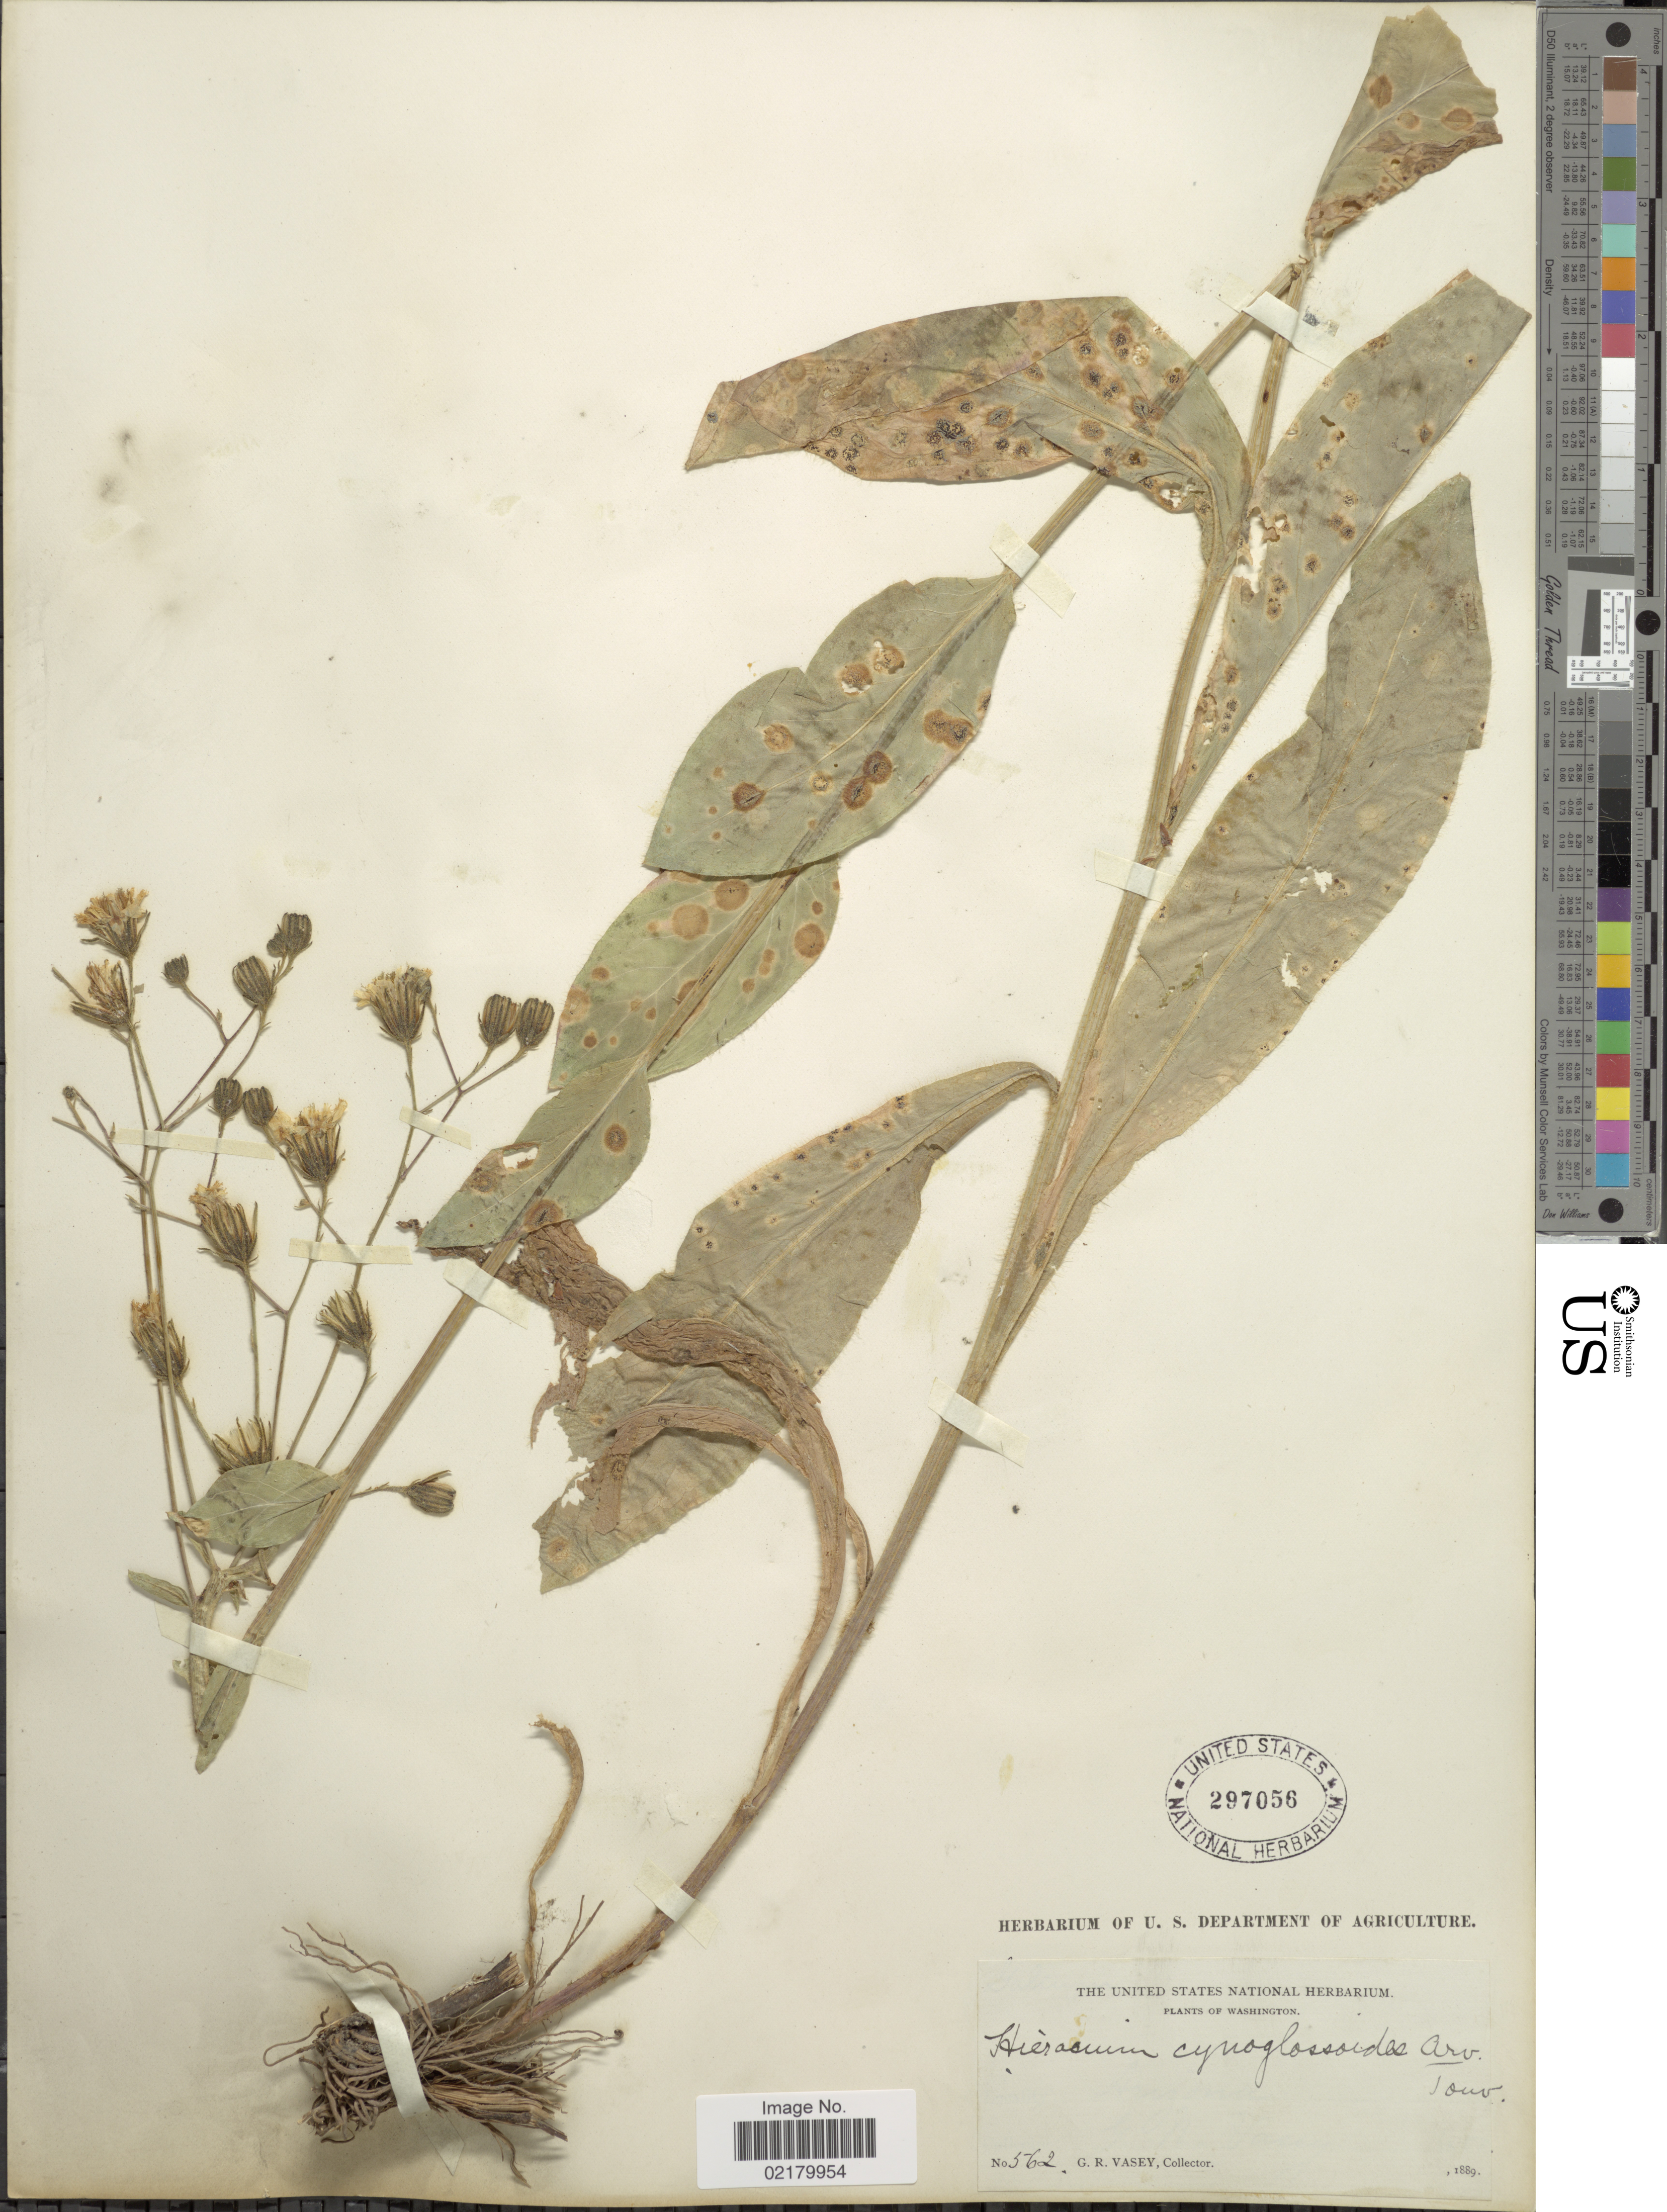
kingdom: Plantae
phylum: Tracheophyta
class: Magnoliopsida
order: Asterales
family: Asteraceae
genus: Hieracium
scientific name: Hieracium scouleri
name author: Hook.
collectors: G. R. Vasey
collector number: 562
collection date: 1889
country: United States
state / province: Washington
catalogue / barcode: US 297056